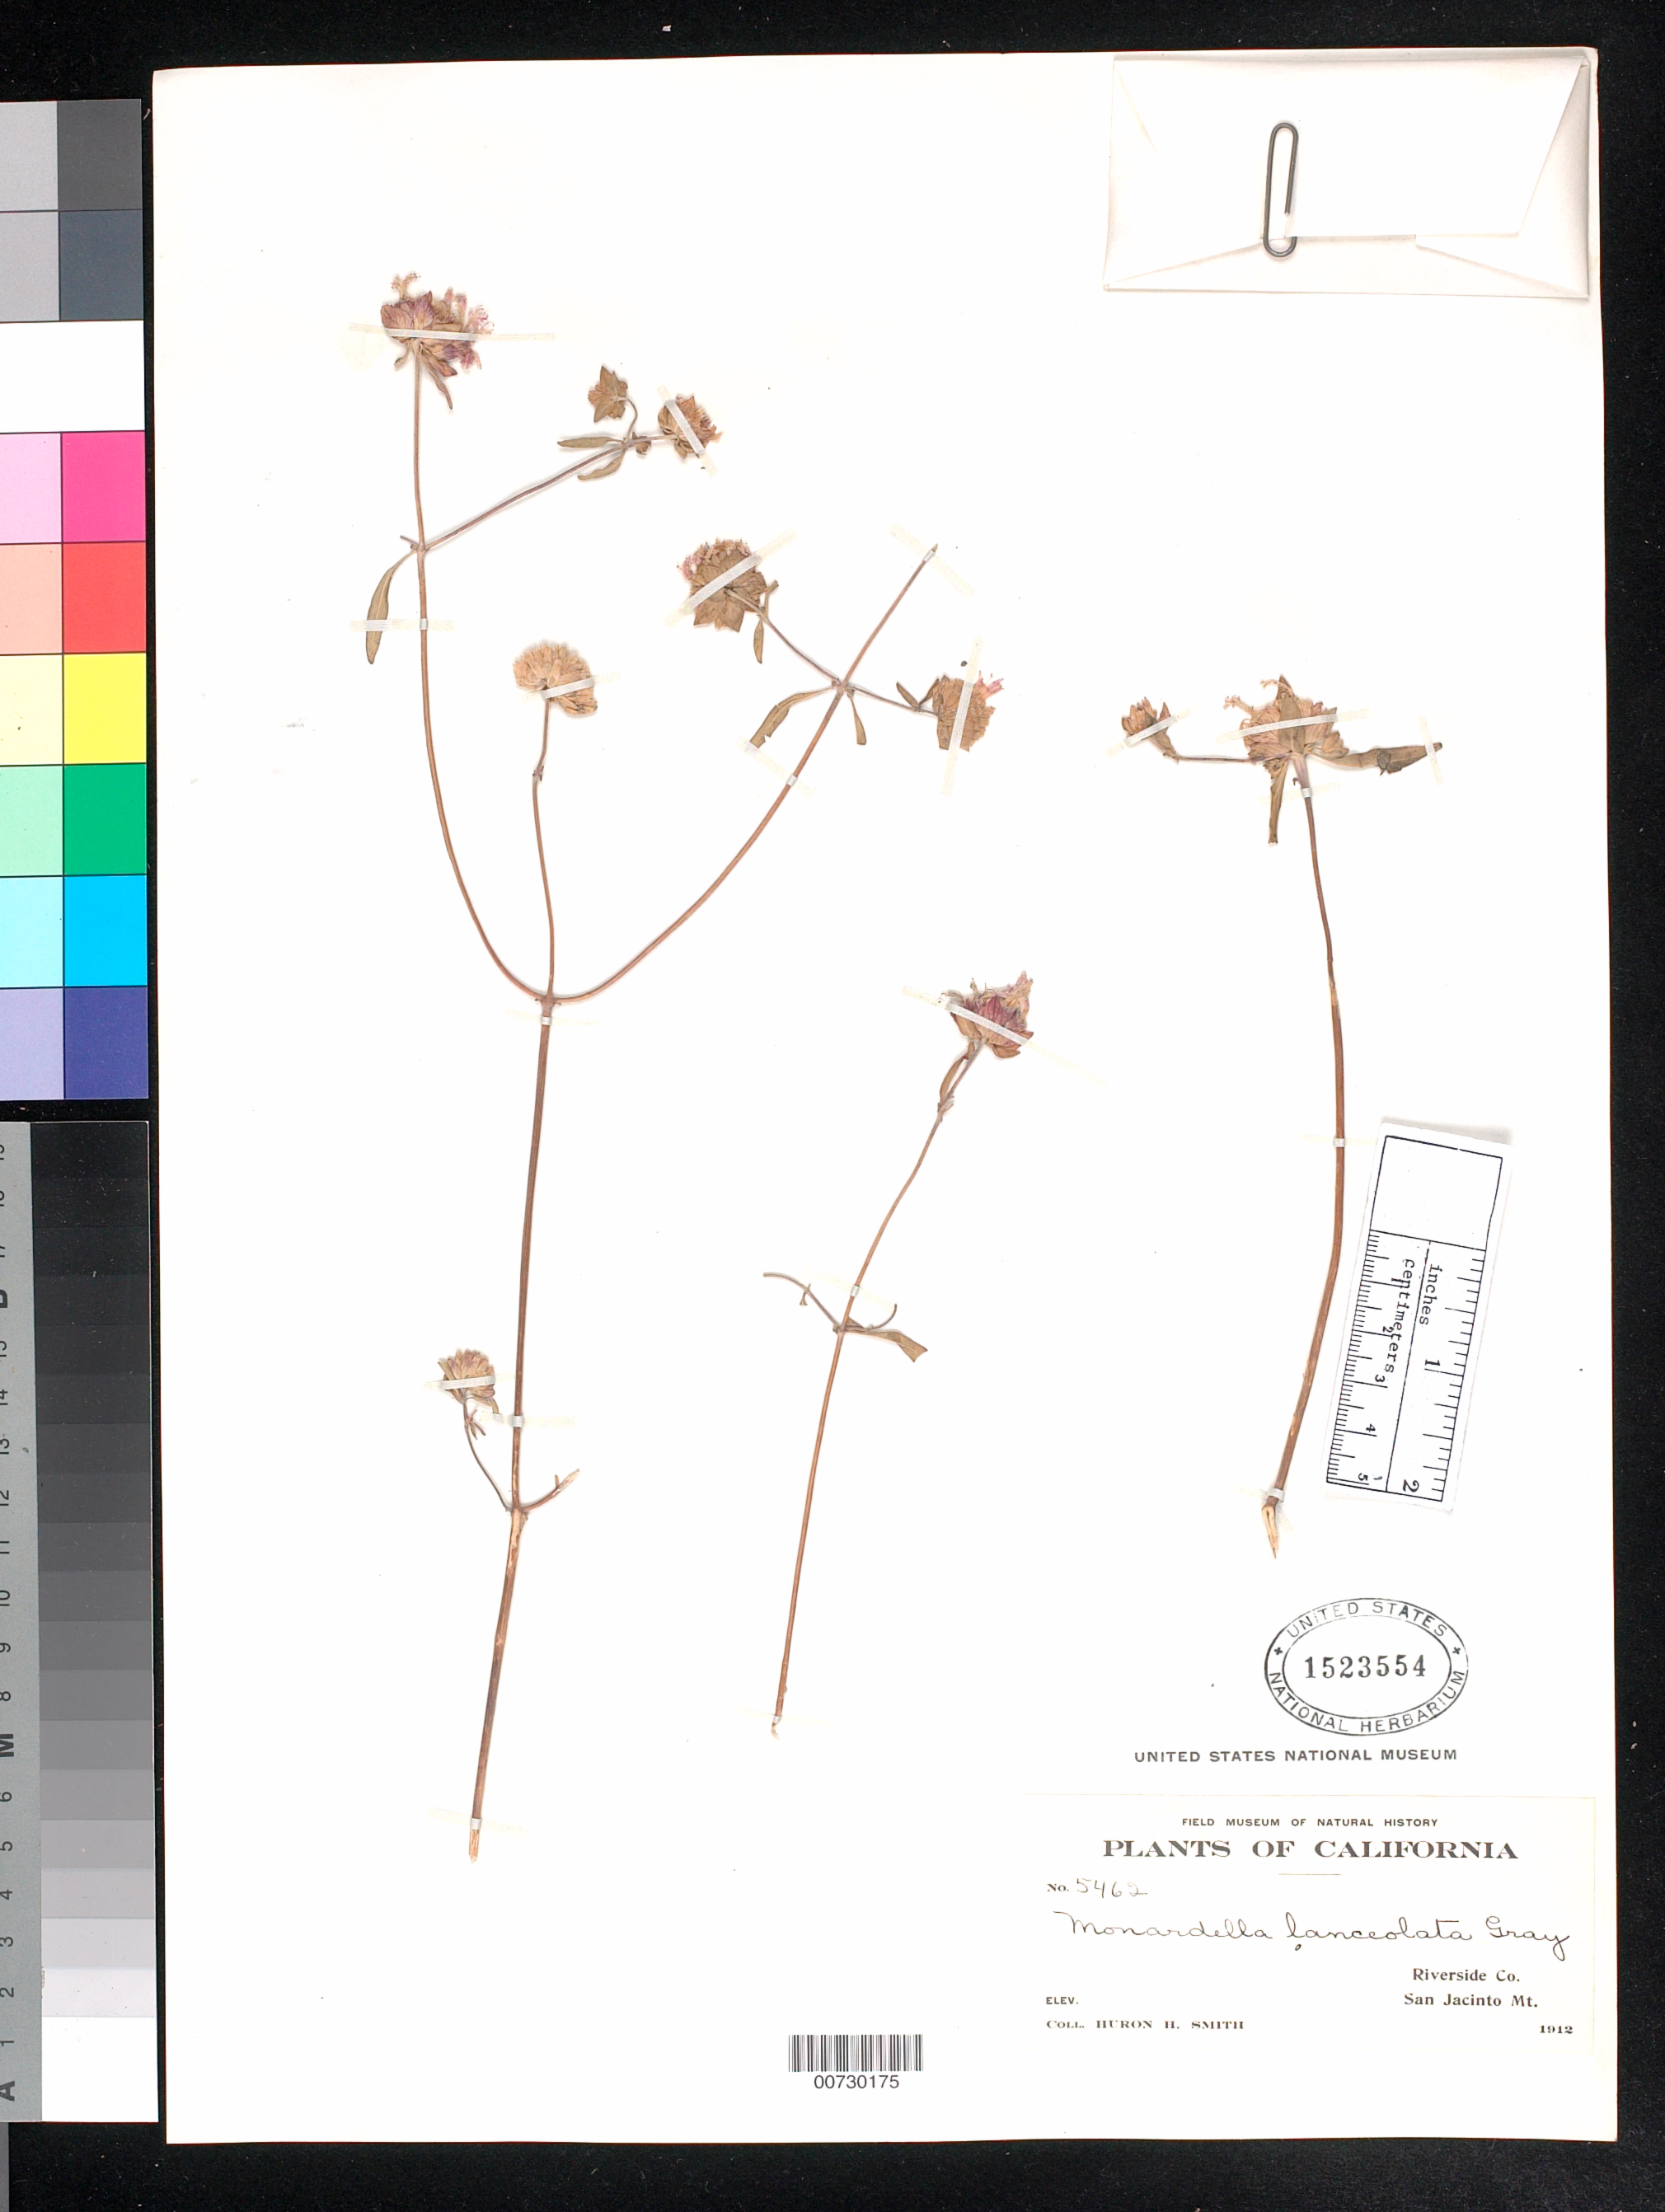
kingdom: Plantae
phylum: Tracheophyta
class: Magnoliopsida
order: Lamiales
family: Lamiaceae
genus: Monardella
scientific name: Monardella lanceolata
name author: A. Gray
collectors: Herbert H. Smith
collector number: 5462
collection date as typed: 1912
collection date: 1912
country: United States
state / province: California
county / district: Riverside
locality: San Jacinto Mt.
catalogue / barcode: US 1523554